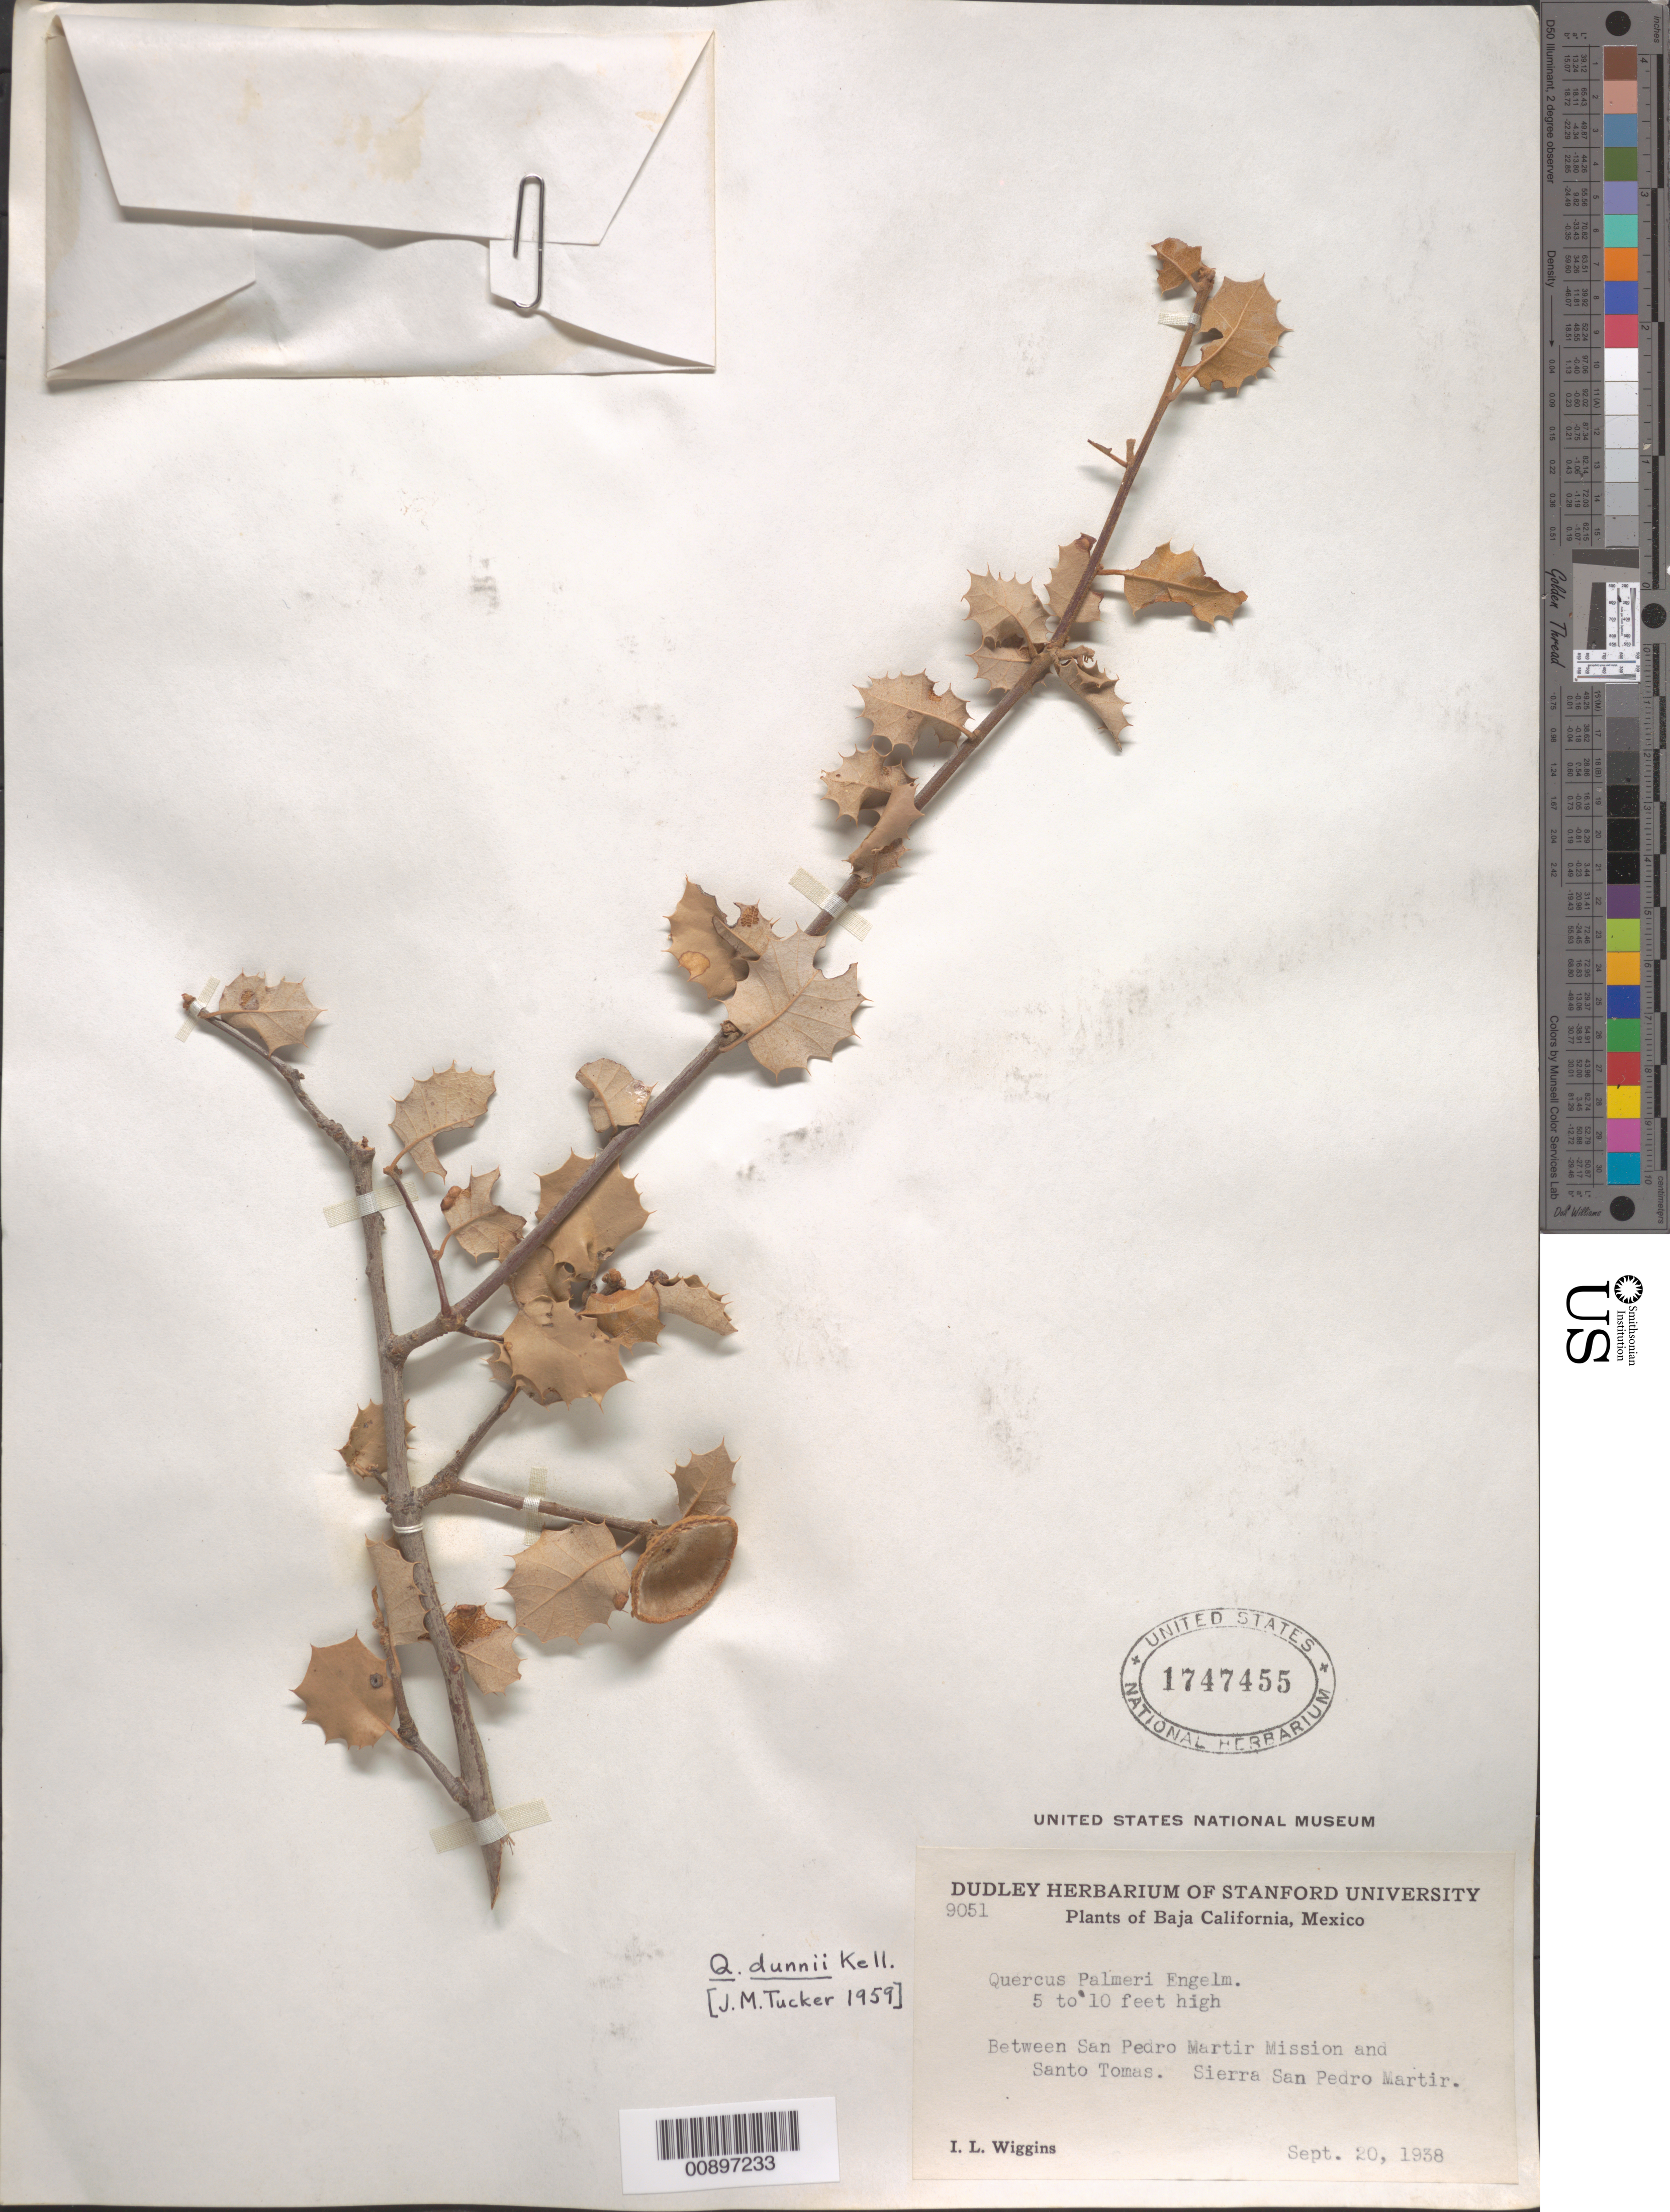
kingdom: Plantae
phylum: Tracheophyta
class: Magnoliopsida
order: Fagales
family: Fagaceae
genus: Quercus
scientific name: Quercus dunnii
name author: Kellogg ex Curran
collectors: I. L. Wiggins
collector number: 9051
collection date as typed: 20 Sep 1938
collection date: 1938-09-20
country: Mexico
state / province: Baja California Norte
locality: Between San Pedro Mártir and Santo Tomás. Sierra San Pedro Mártir. Baja California.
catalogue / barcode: US 1747455